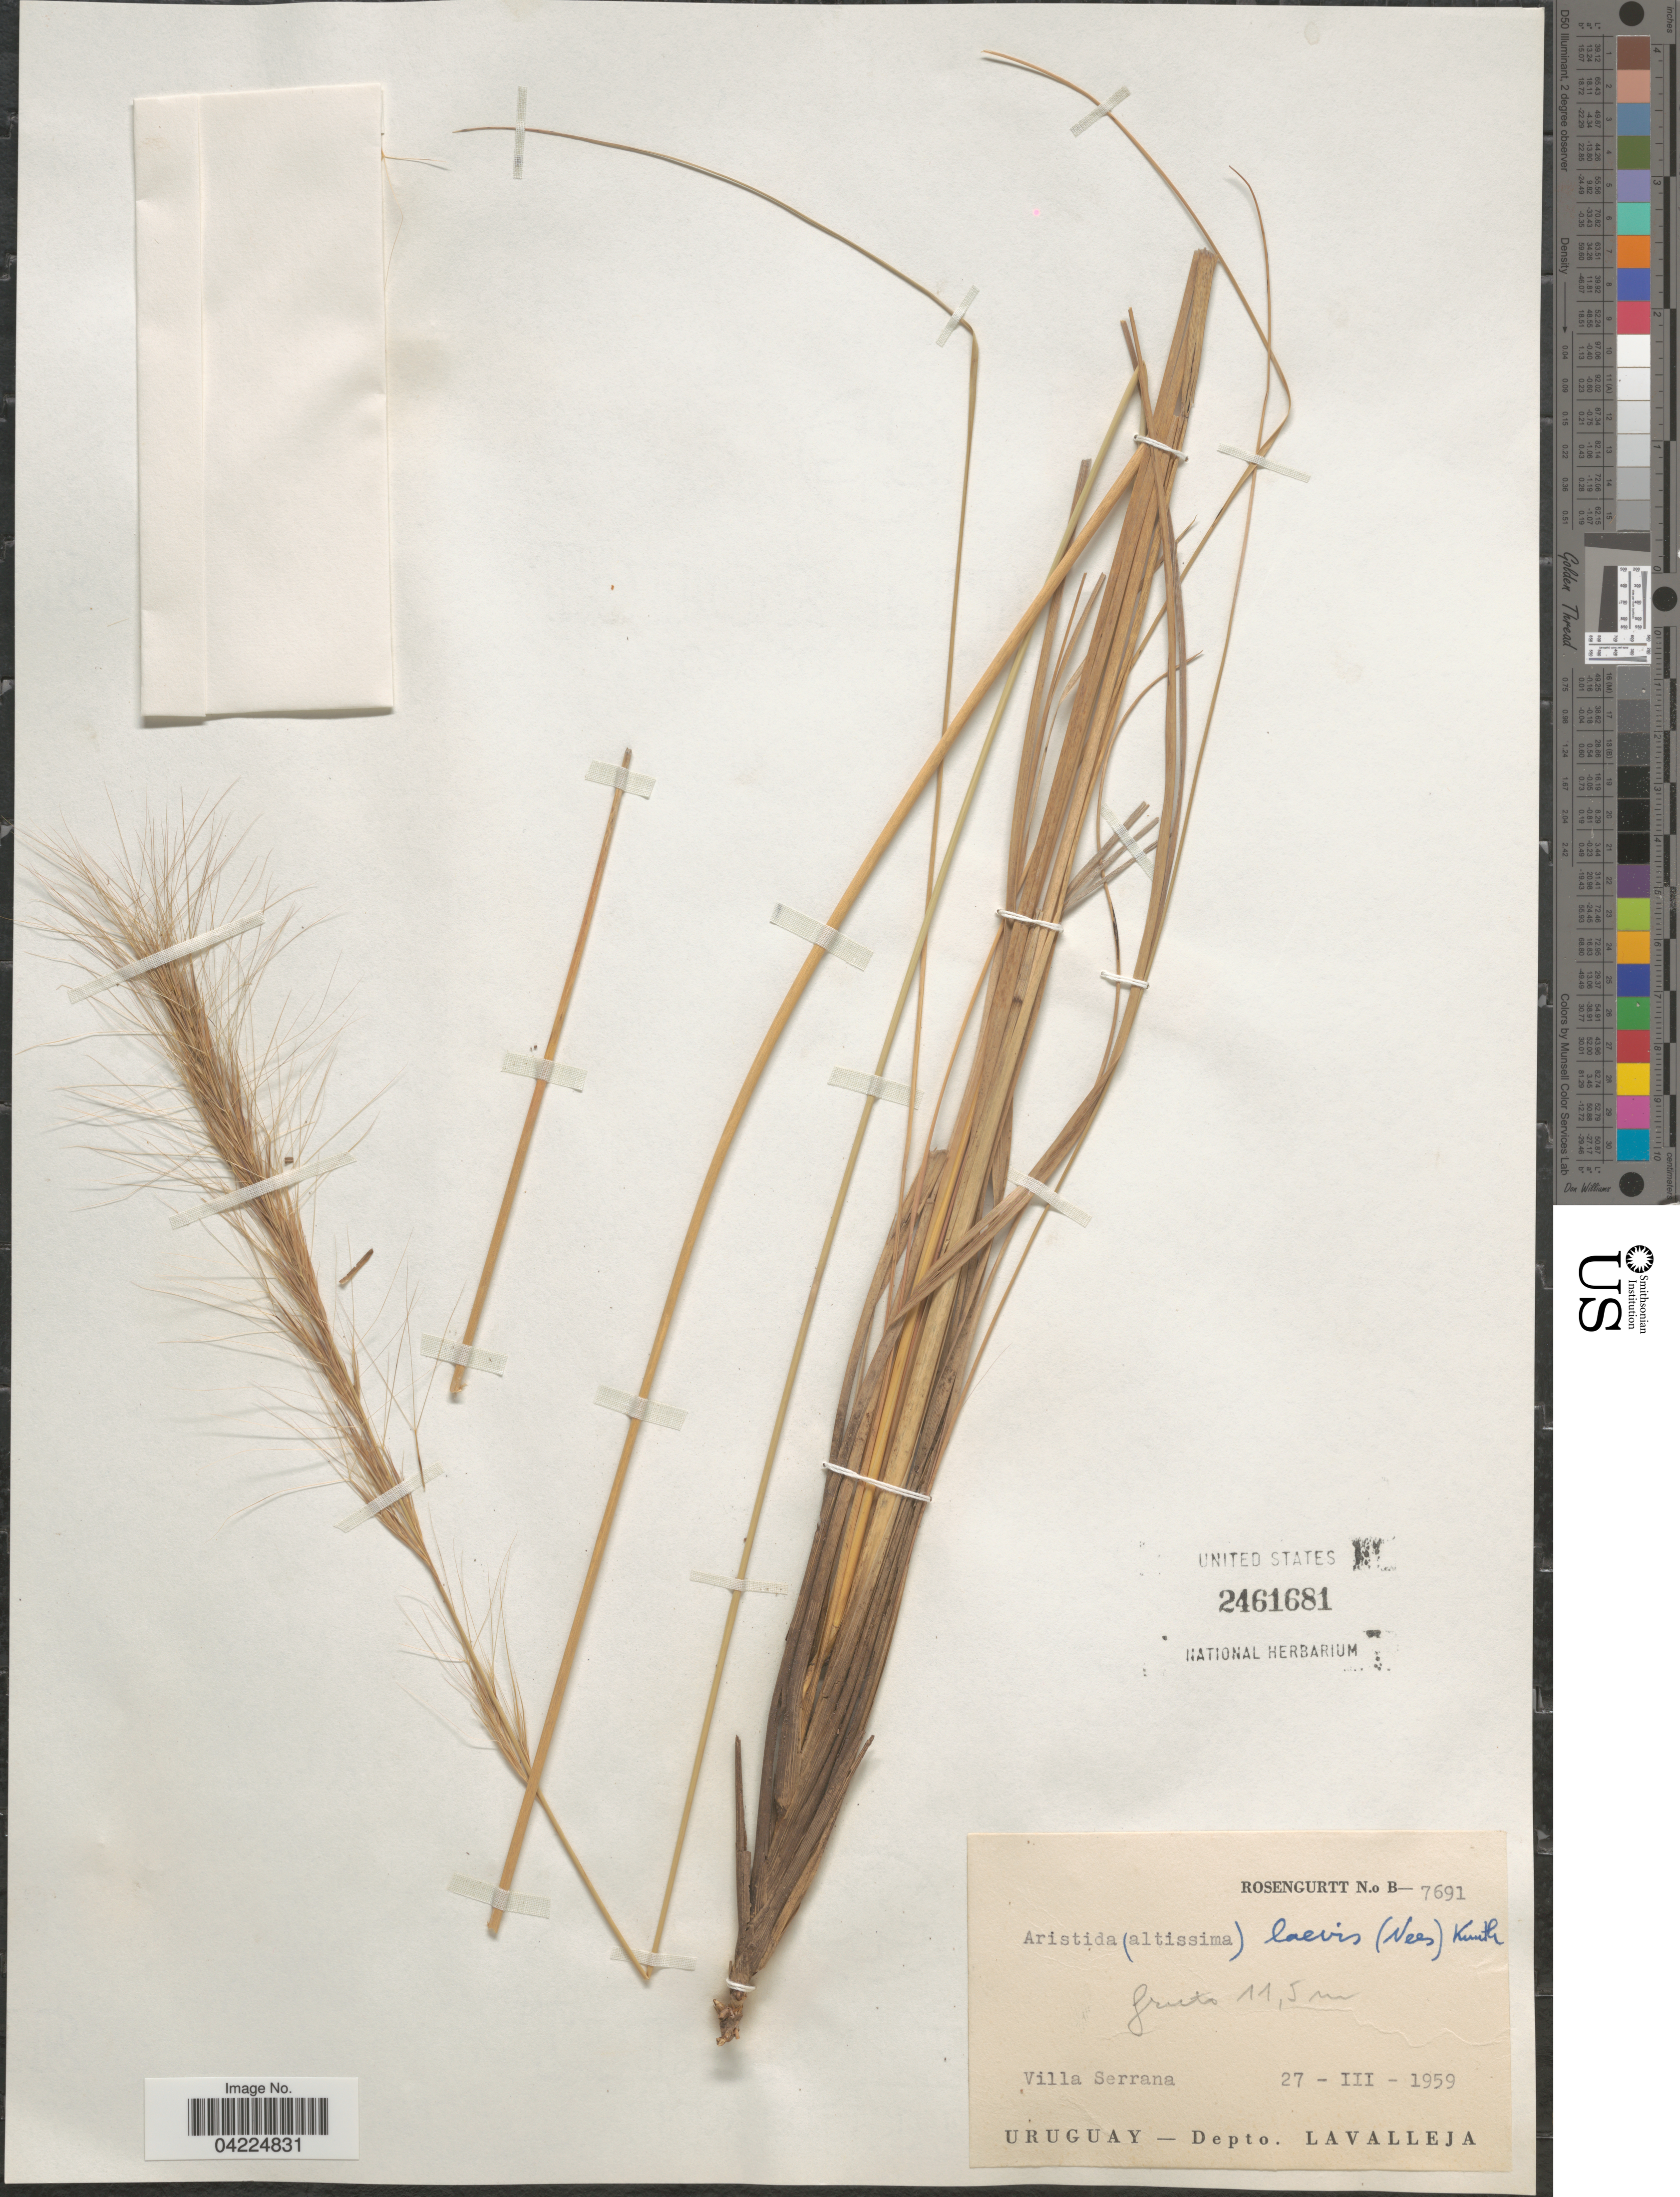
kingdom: Plantae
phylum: Tracheophyta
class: Liliopsida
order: Poales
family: Poaceae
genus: Aristida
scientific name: Aristida laevis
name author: Kunth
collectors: Rosengurtt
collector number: B-7691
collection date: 1959-03-27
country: Uruguay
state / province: Lavalleja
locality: Villa Serrana. Depto. Lavalleja.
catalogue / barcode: US 2461681